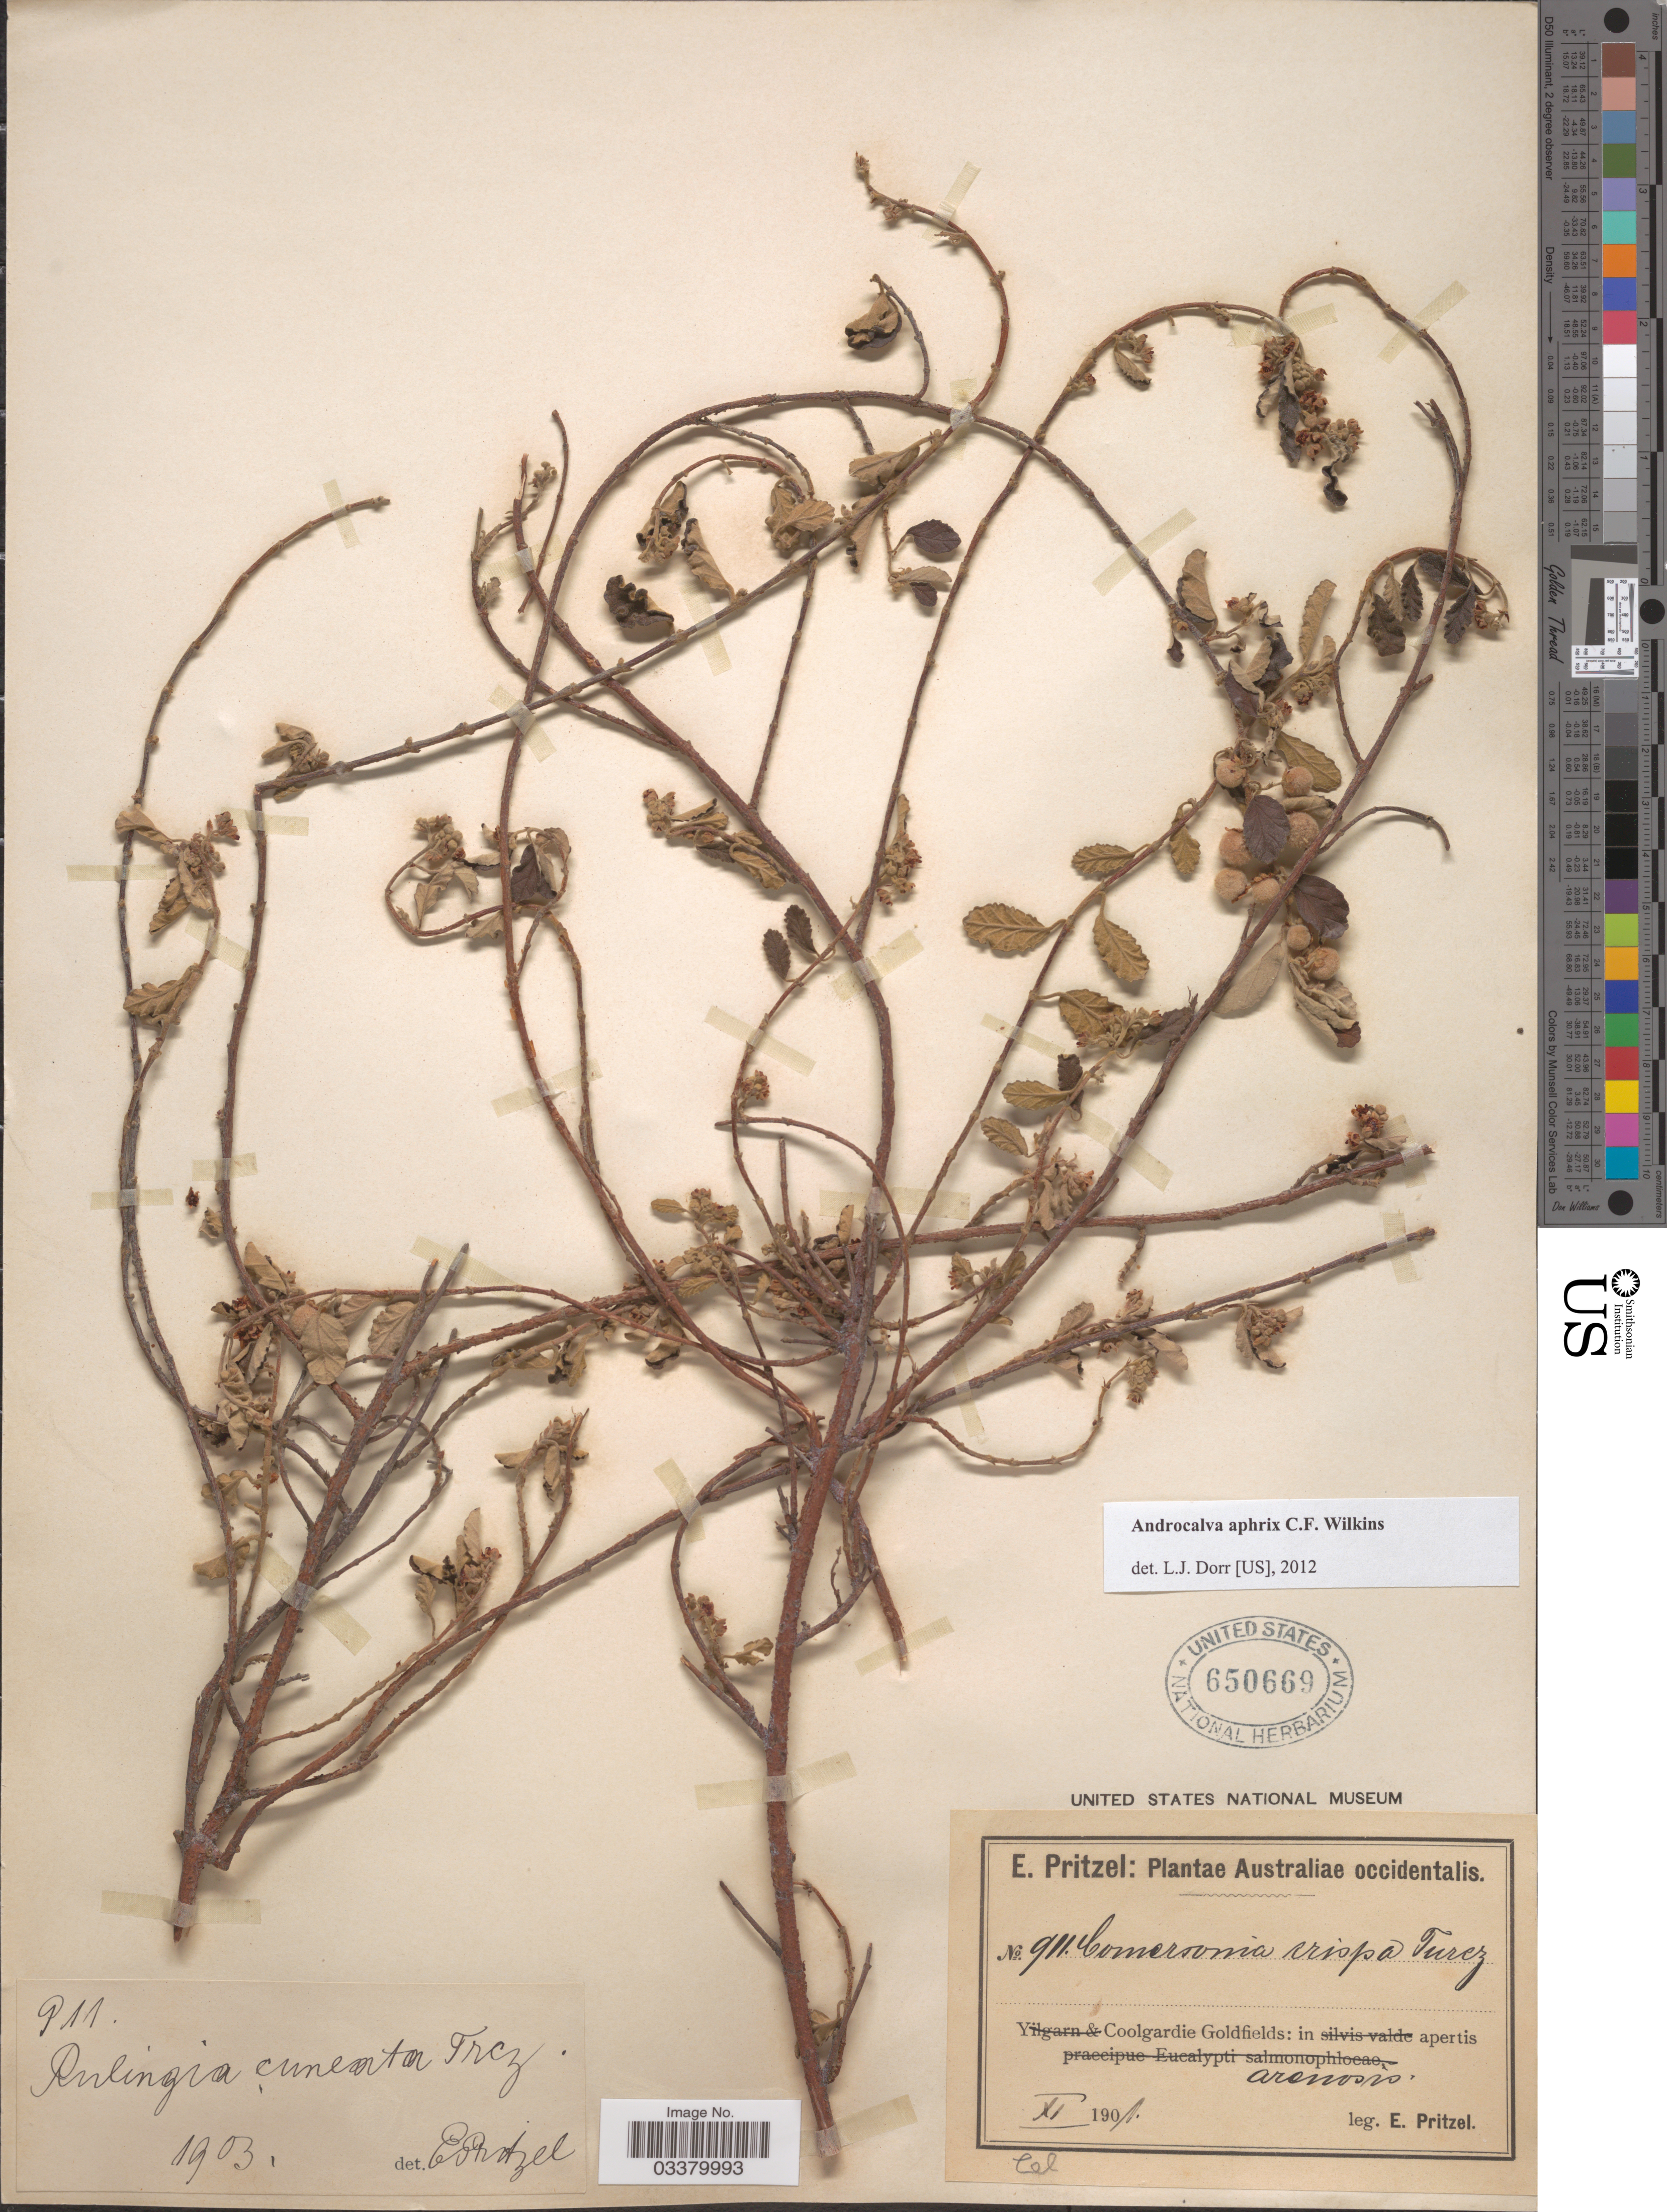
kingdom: Plantae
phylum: Tracheophyta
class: Magnoliopsida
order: Malvales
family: Malvaceae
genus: Androcalva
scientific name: Androcalva aphrix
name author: C.F. Wilkins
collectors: E. G. Pritzel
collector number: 911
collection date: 1901-11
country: Australia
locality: Australiae occidentalis. Coolgardie Goldfields: in apertis arenosis.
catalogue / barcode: US 650669